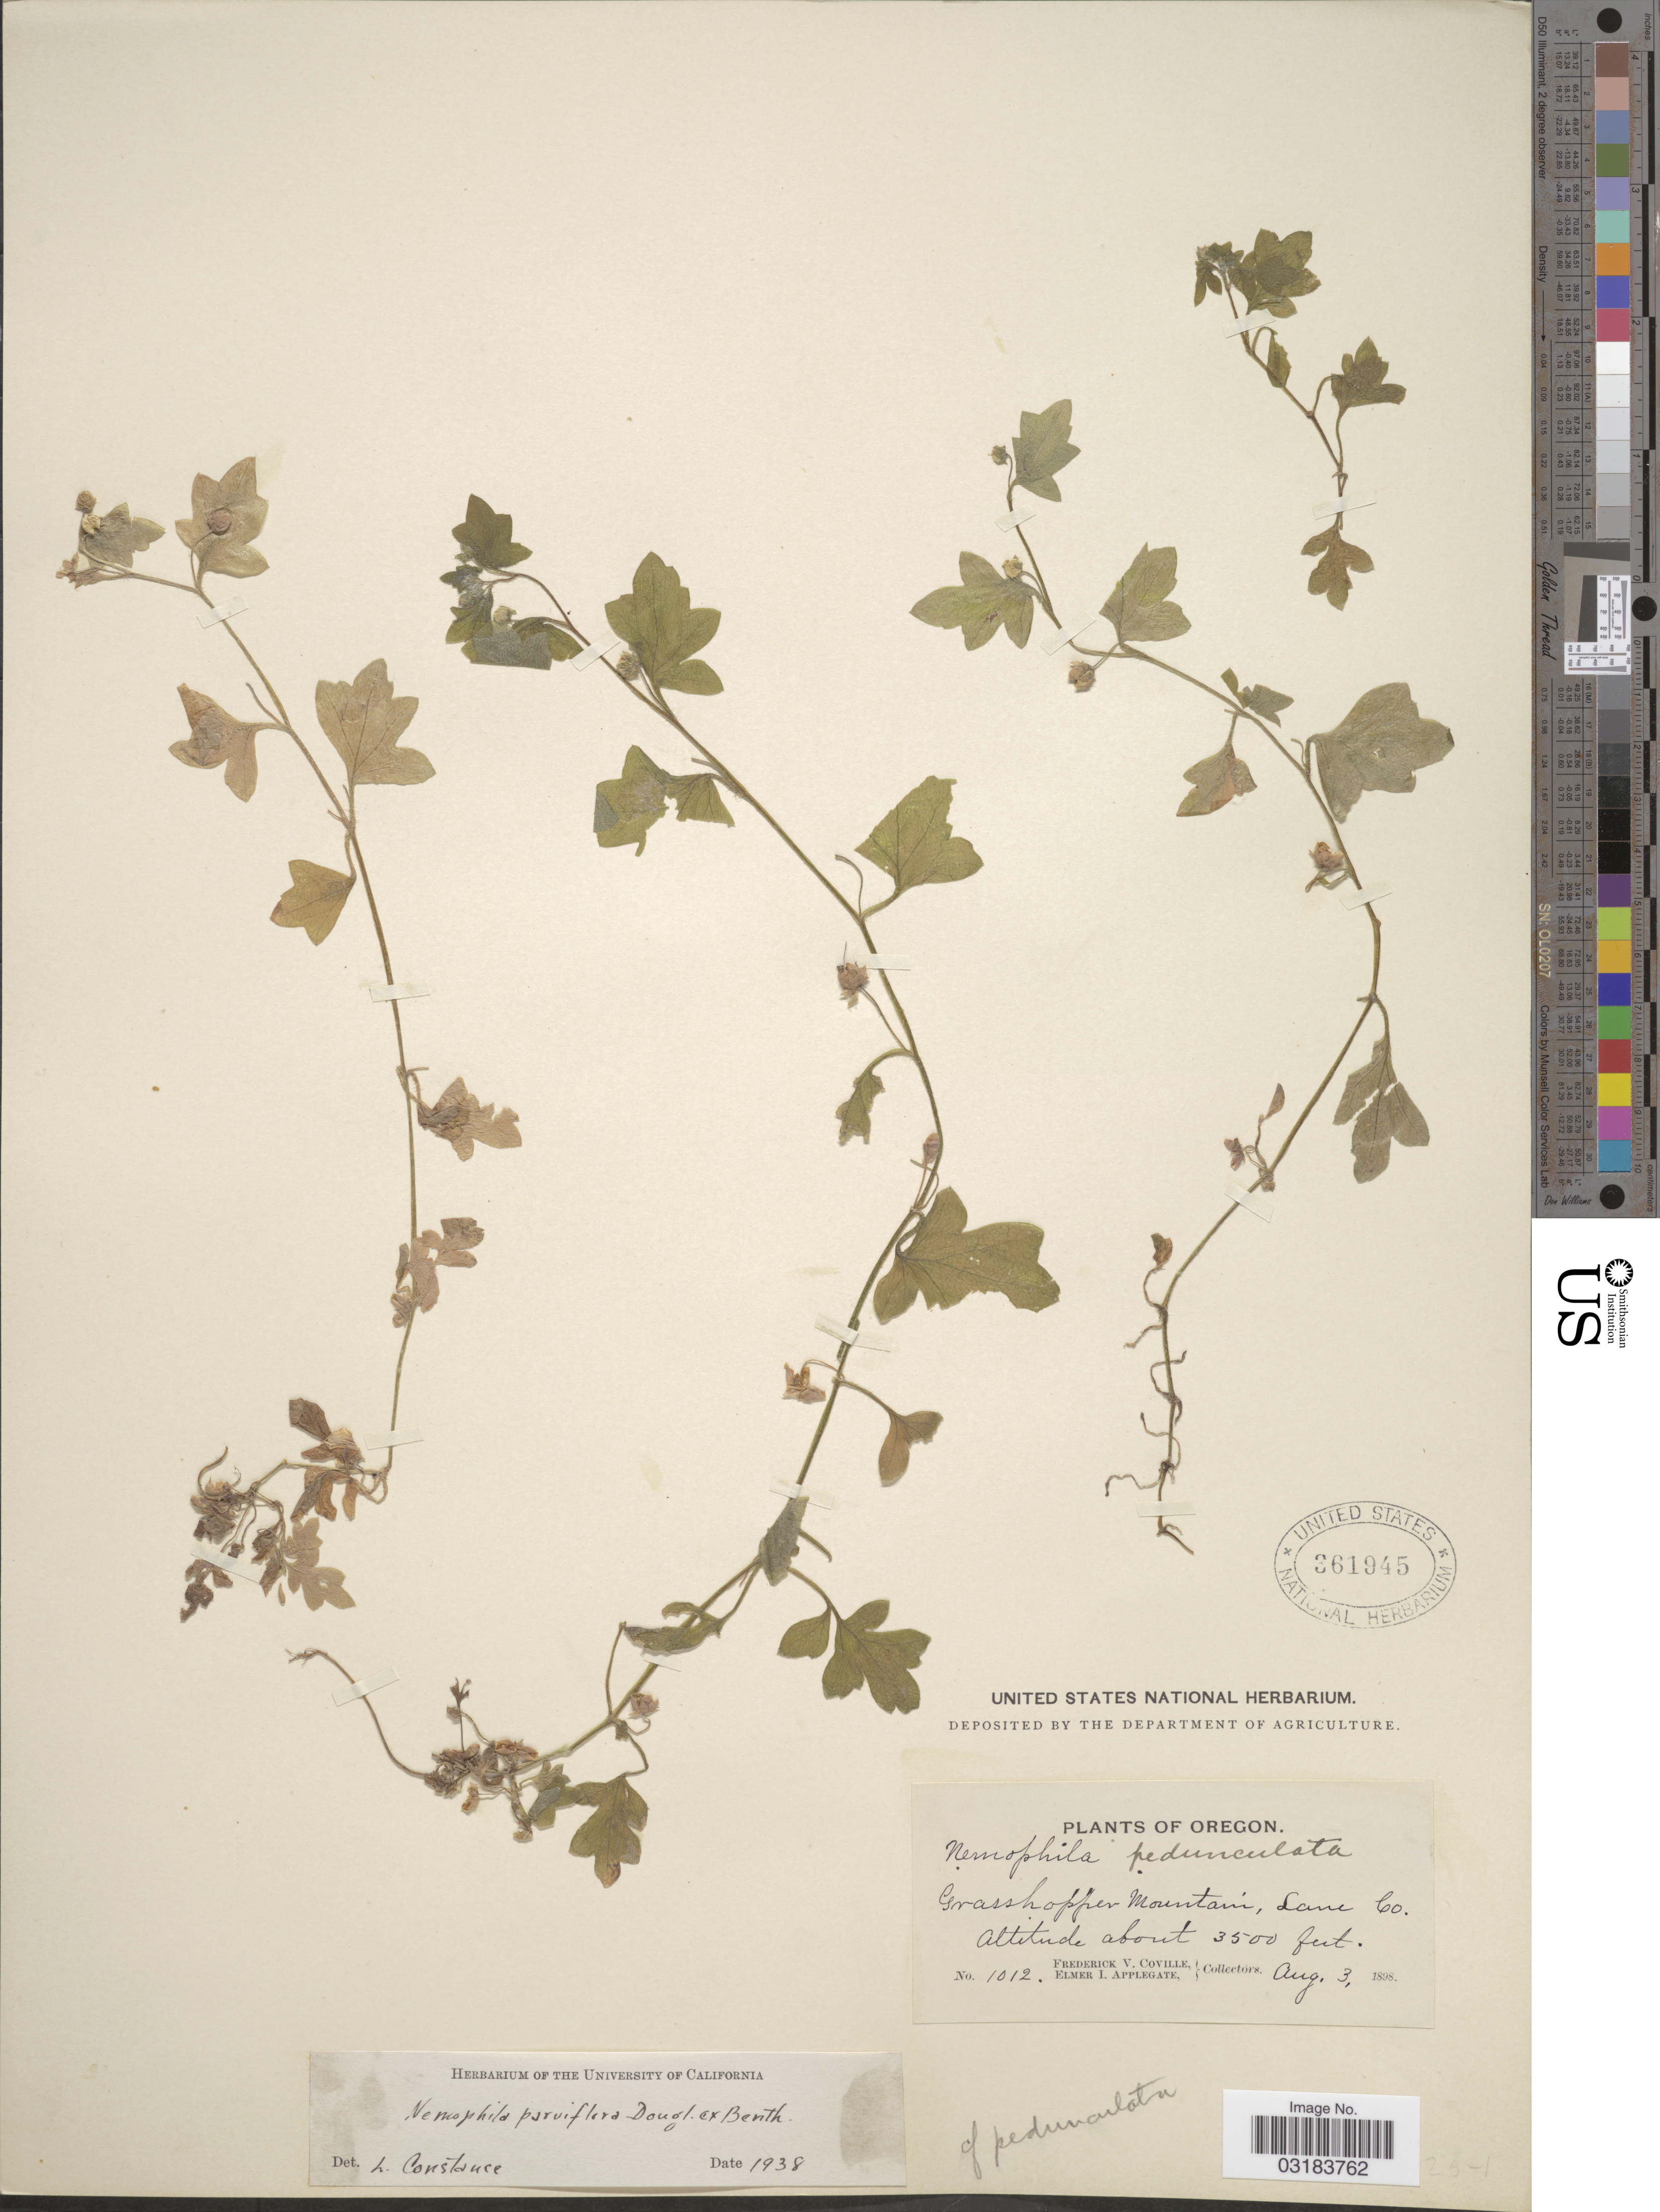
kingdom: Plantae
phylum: Tracheophyta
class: Magnoliopsida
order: Boraginales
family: Hydrophyllaceae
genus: Nemophila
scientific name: Nemophila parviflora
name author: Douglas ex Benth.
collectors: F. V. Coville & E. I. Applegate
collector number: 1012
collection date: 1898-08-03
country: United States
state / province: Oregon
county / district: Lane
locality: Grasshopper Mountain, Lane Co.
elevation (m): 1067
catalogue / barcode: US 361945